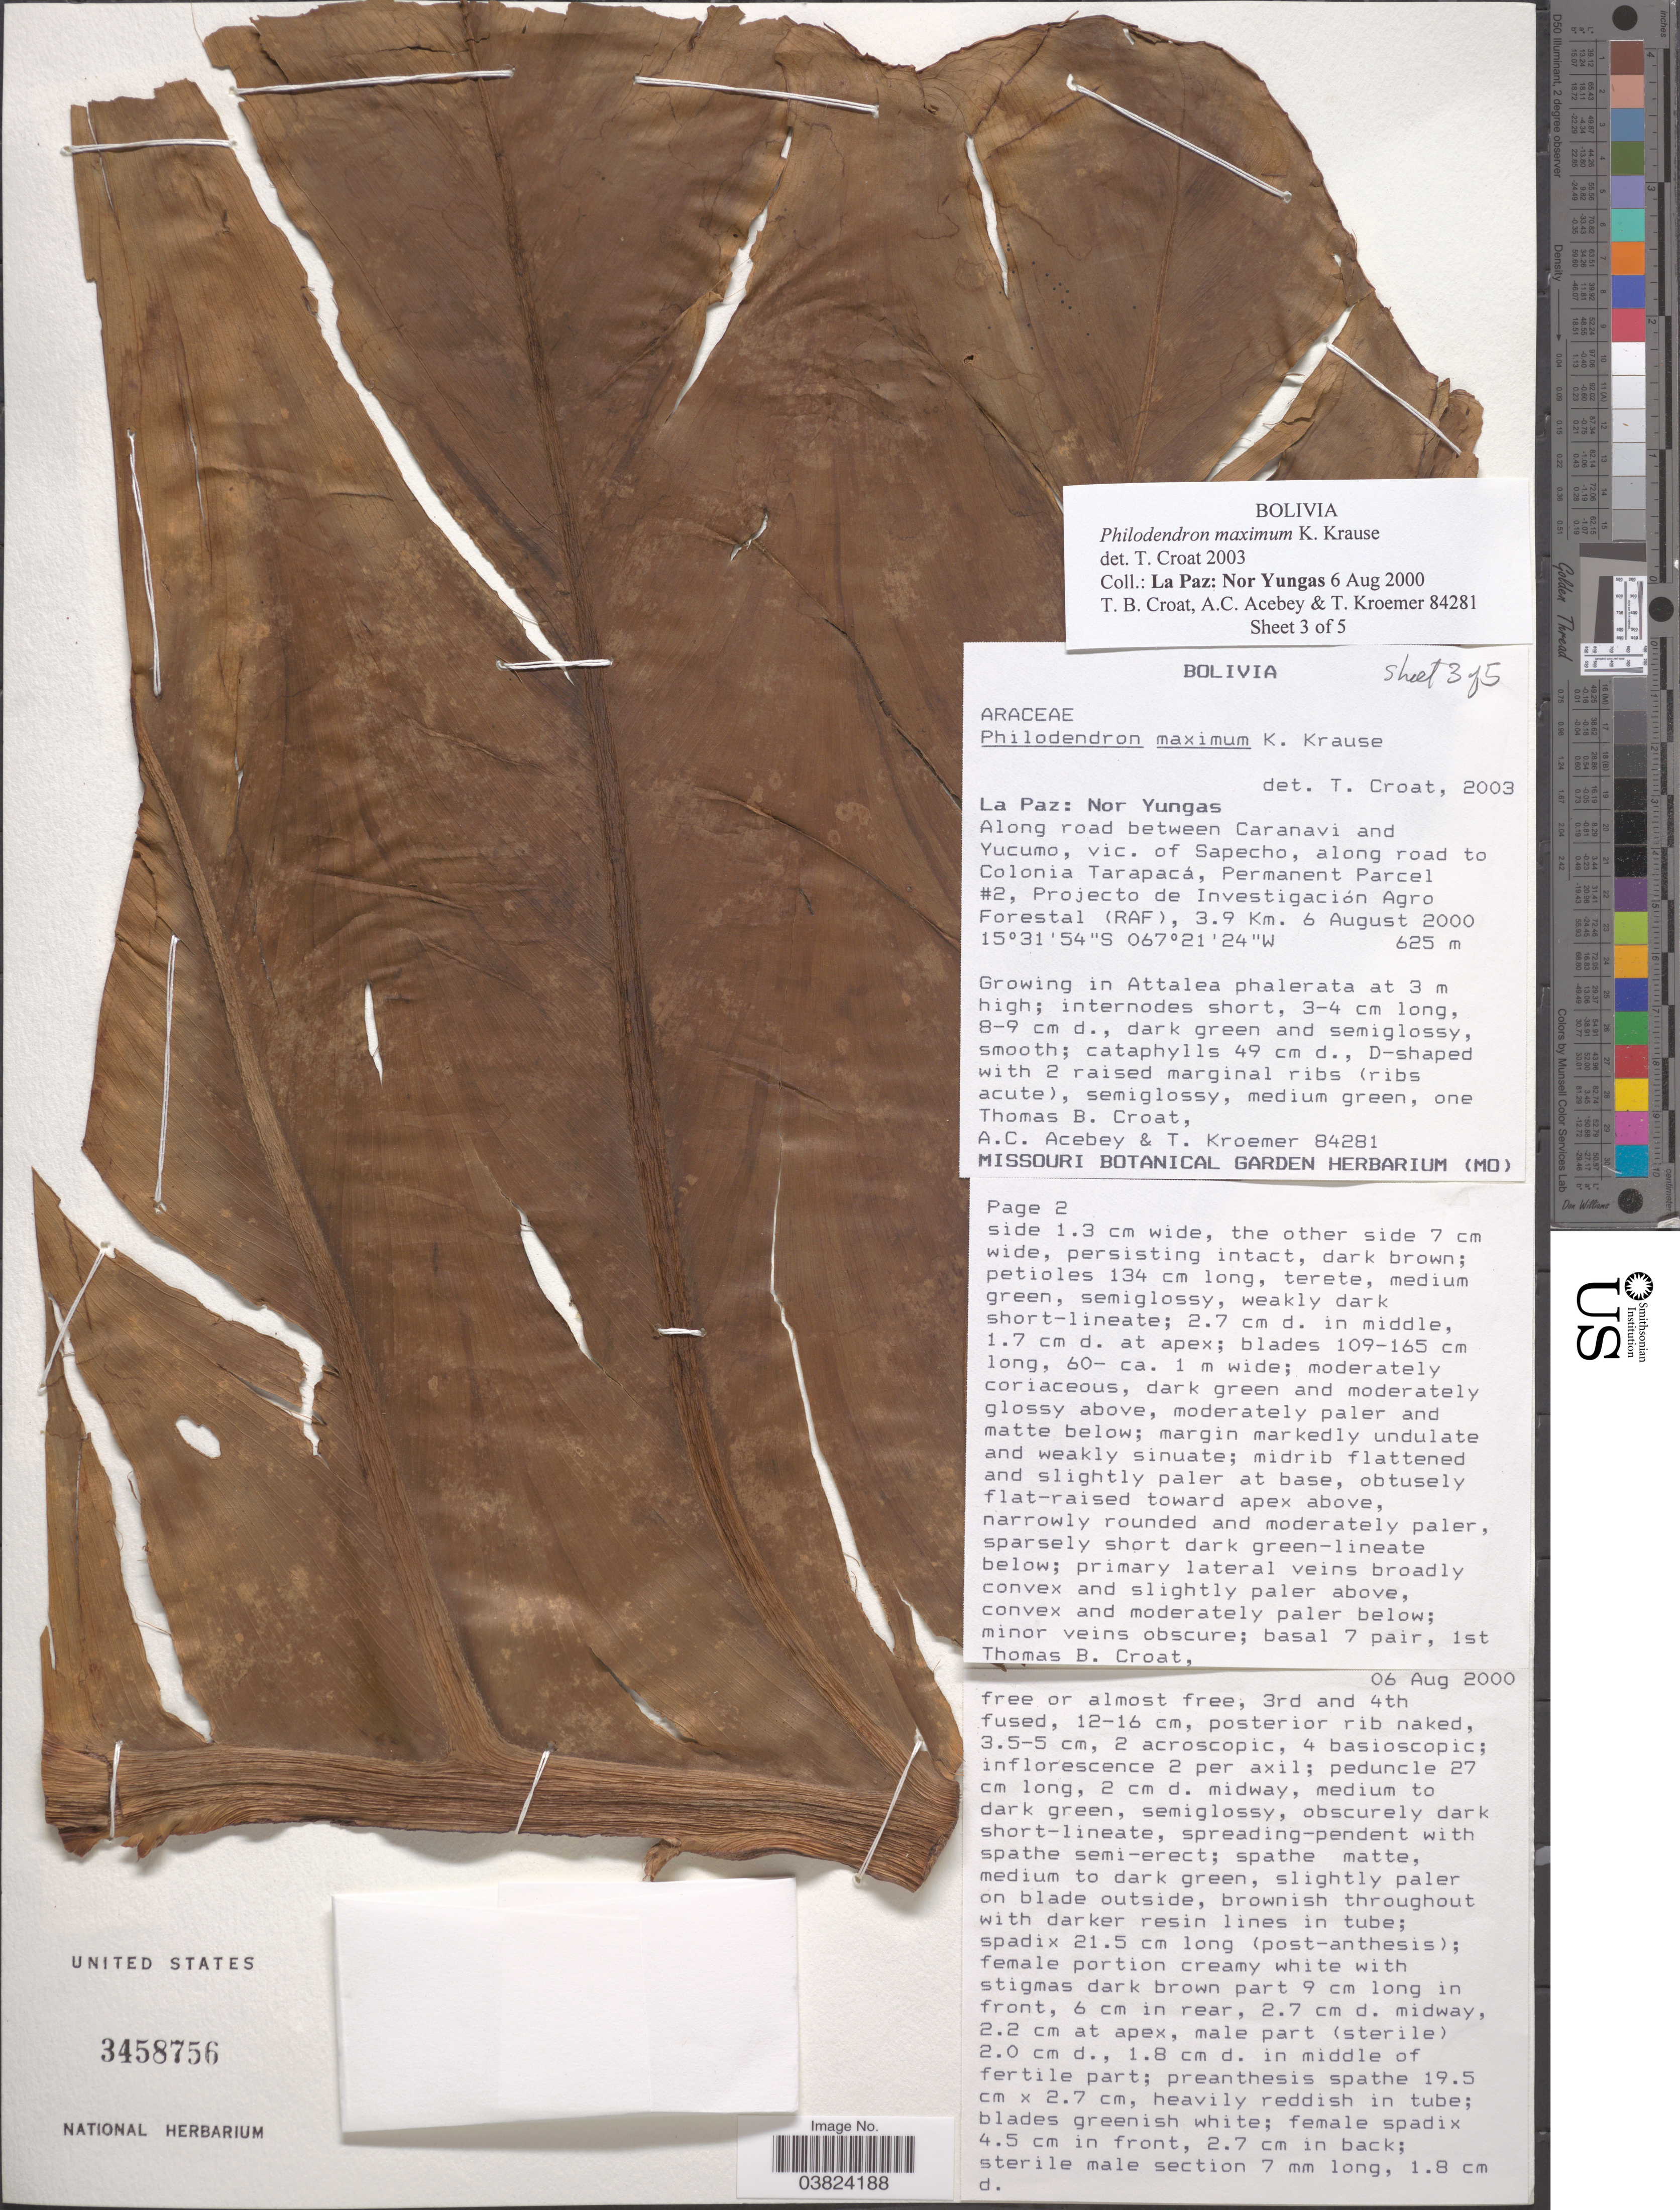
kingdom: Plantae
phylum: Tracheophyta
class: Liliopsida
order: Alismatales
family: Araceae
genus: Philodendron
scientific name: Philodendron maximum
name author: K. Krause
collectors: T. B. Croat, A. Acebey & T. Kroemer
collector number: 84281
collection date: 2000-08-06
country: Bolivia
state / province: La Paz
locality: Nor Yungas: Along road between Caranavi and Yucumo, vic. of Sapecho, along road to Colonia Tarapacá, Permanent Parcel #2, Projecto de Investigación Agro Forestal (RAF), 3.9 Km.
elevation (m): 625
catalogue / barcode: US 3458756